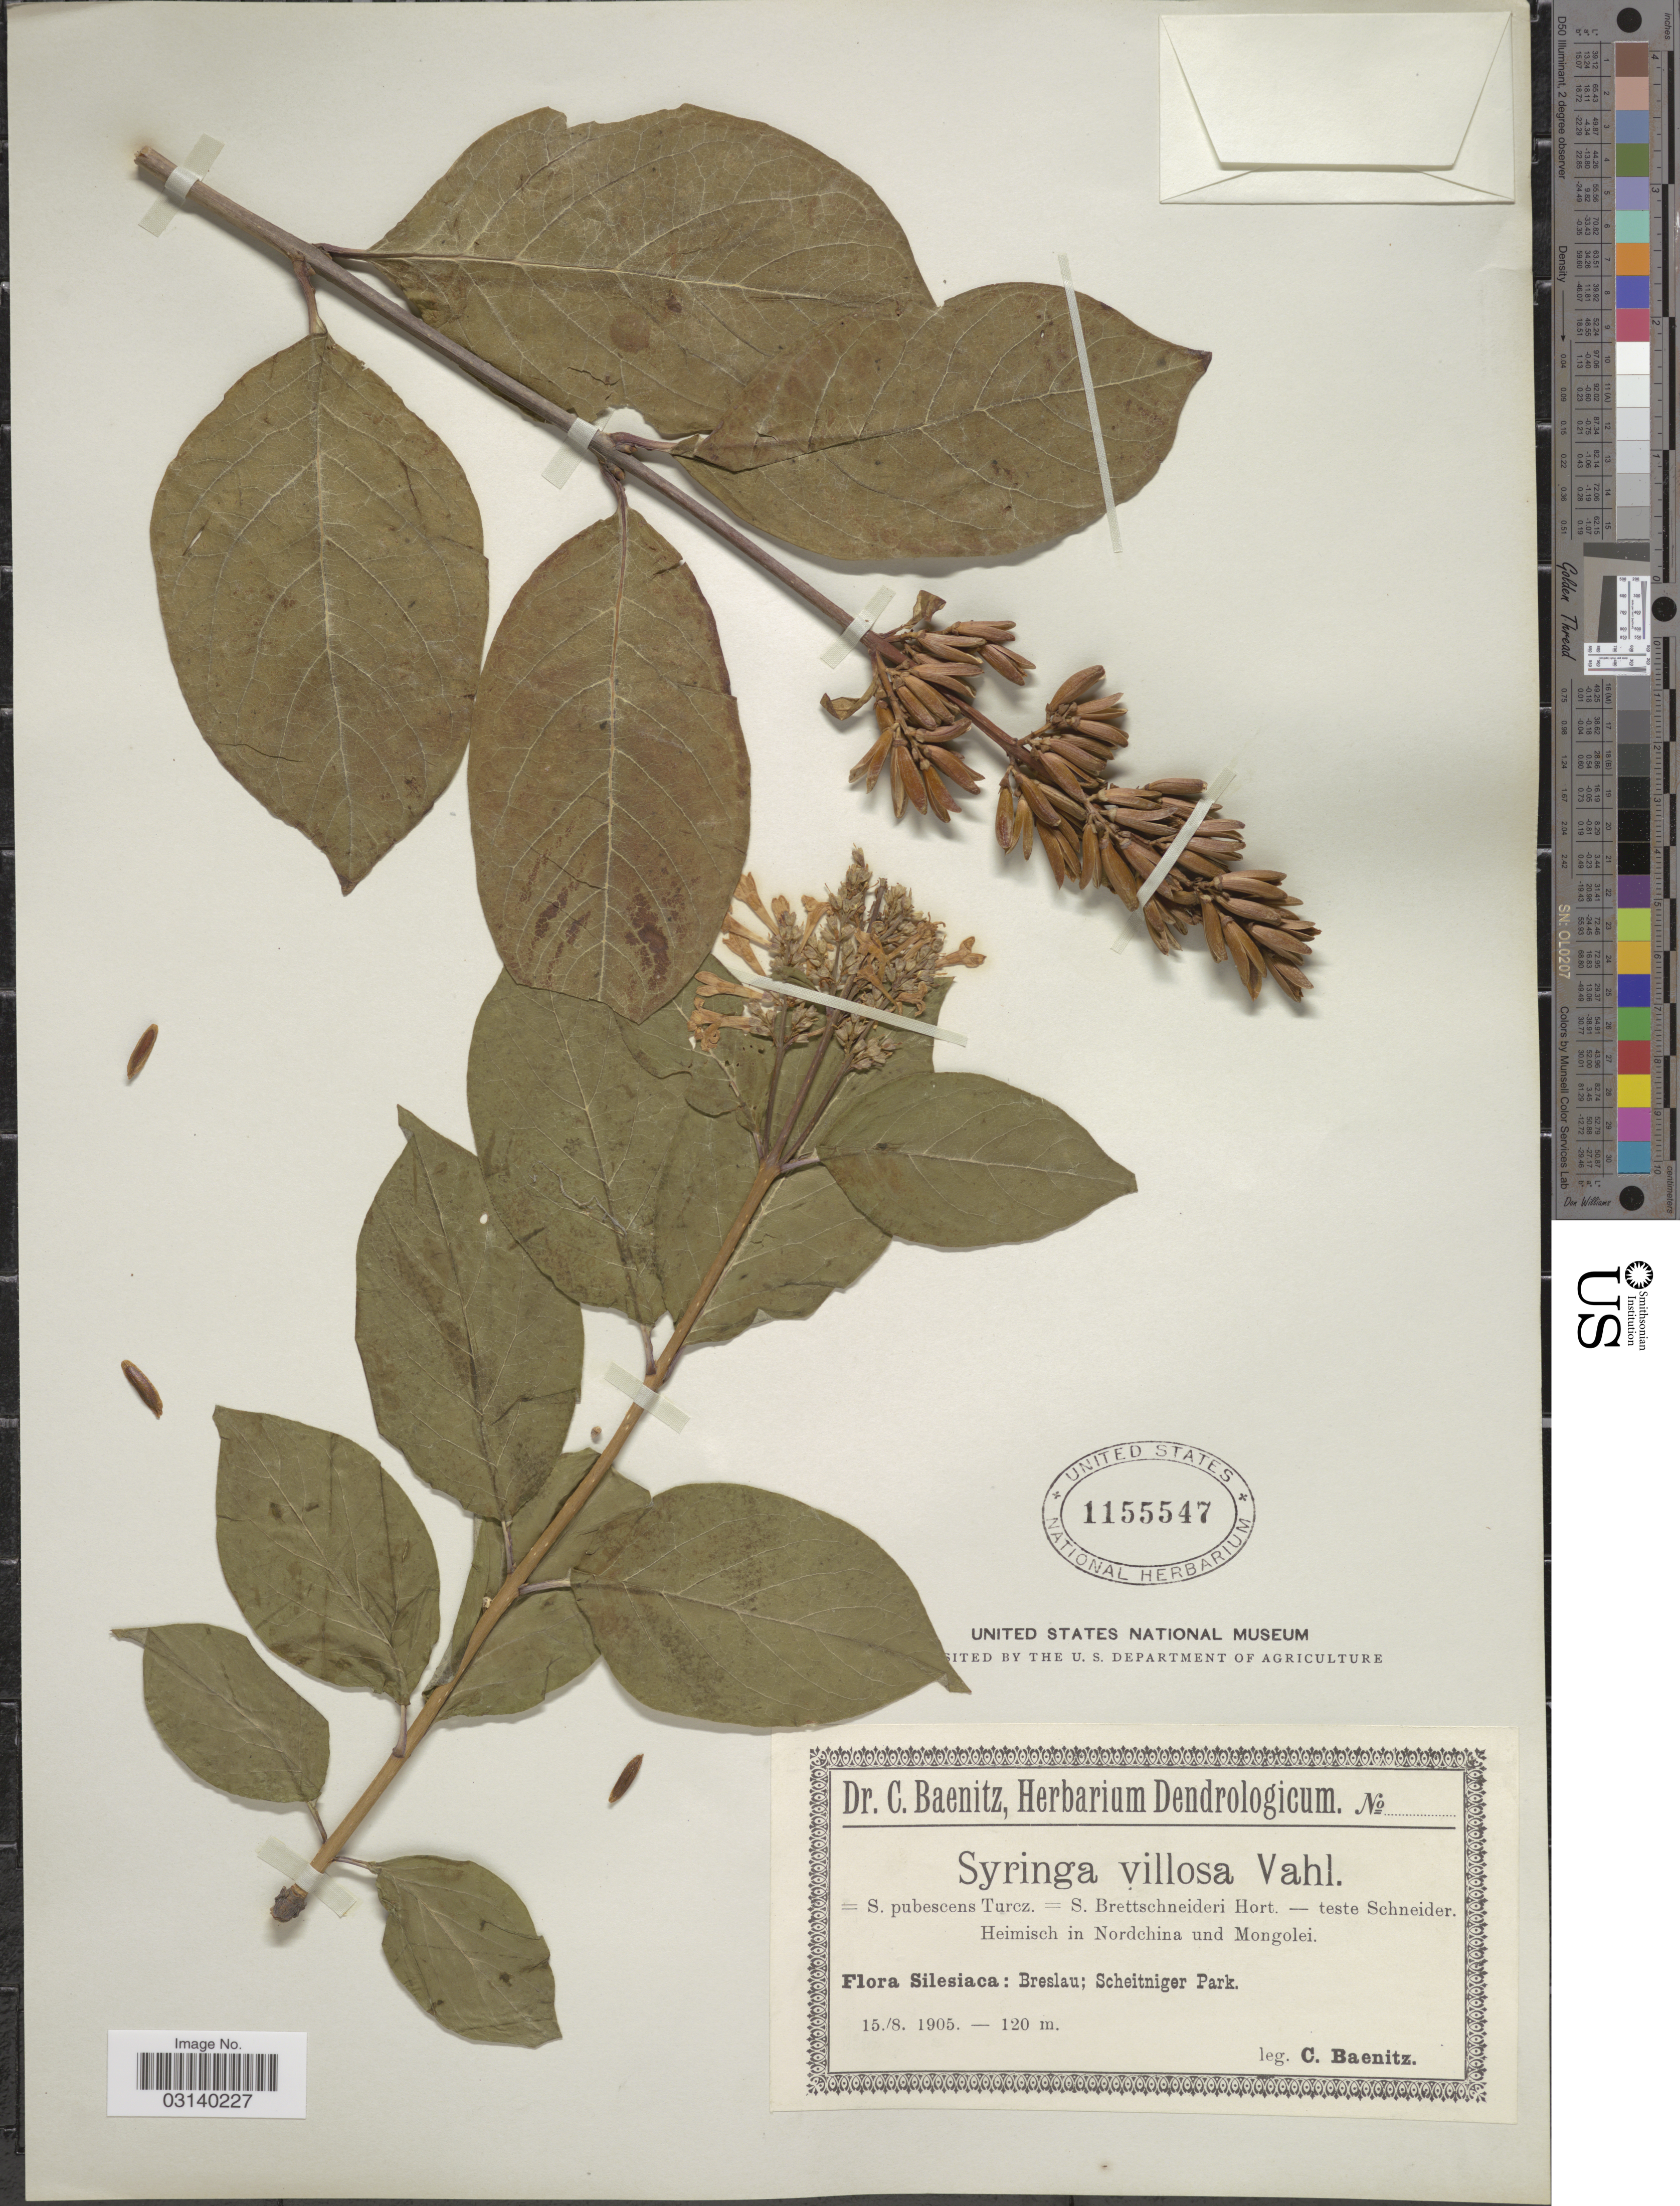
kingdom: Plantae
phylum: Tracheophyta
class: Magnoliopsida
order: Lamiales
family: Oleaceae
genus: Syringa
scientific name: Syringa villosa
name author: Vahl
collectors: C. G. Baenitz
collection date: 1905-08-15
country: Poland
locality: Silesiaca: Breslau; Scheitniger Park.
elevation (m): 120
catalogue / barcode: US 1155547